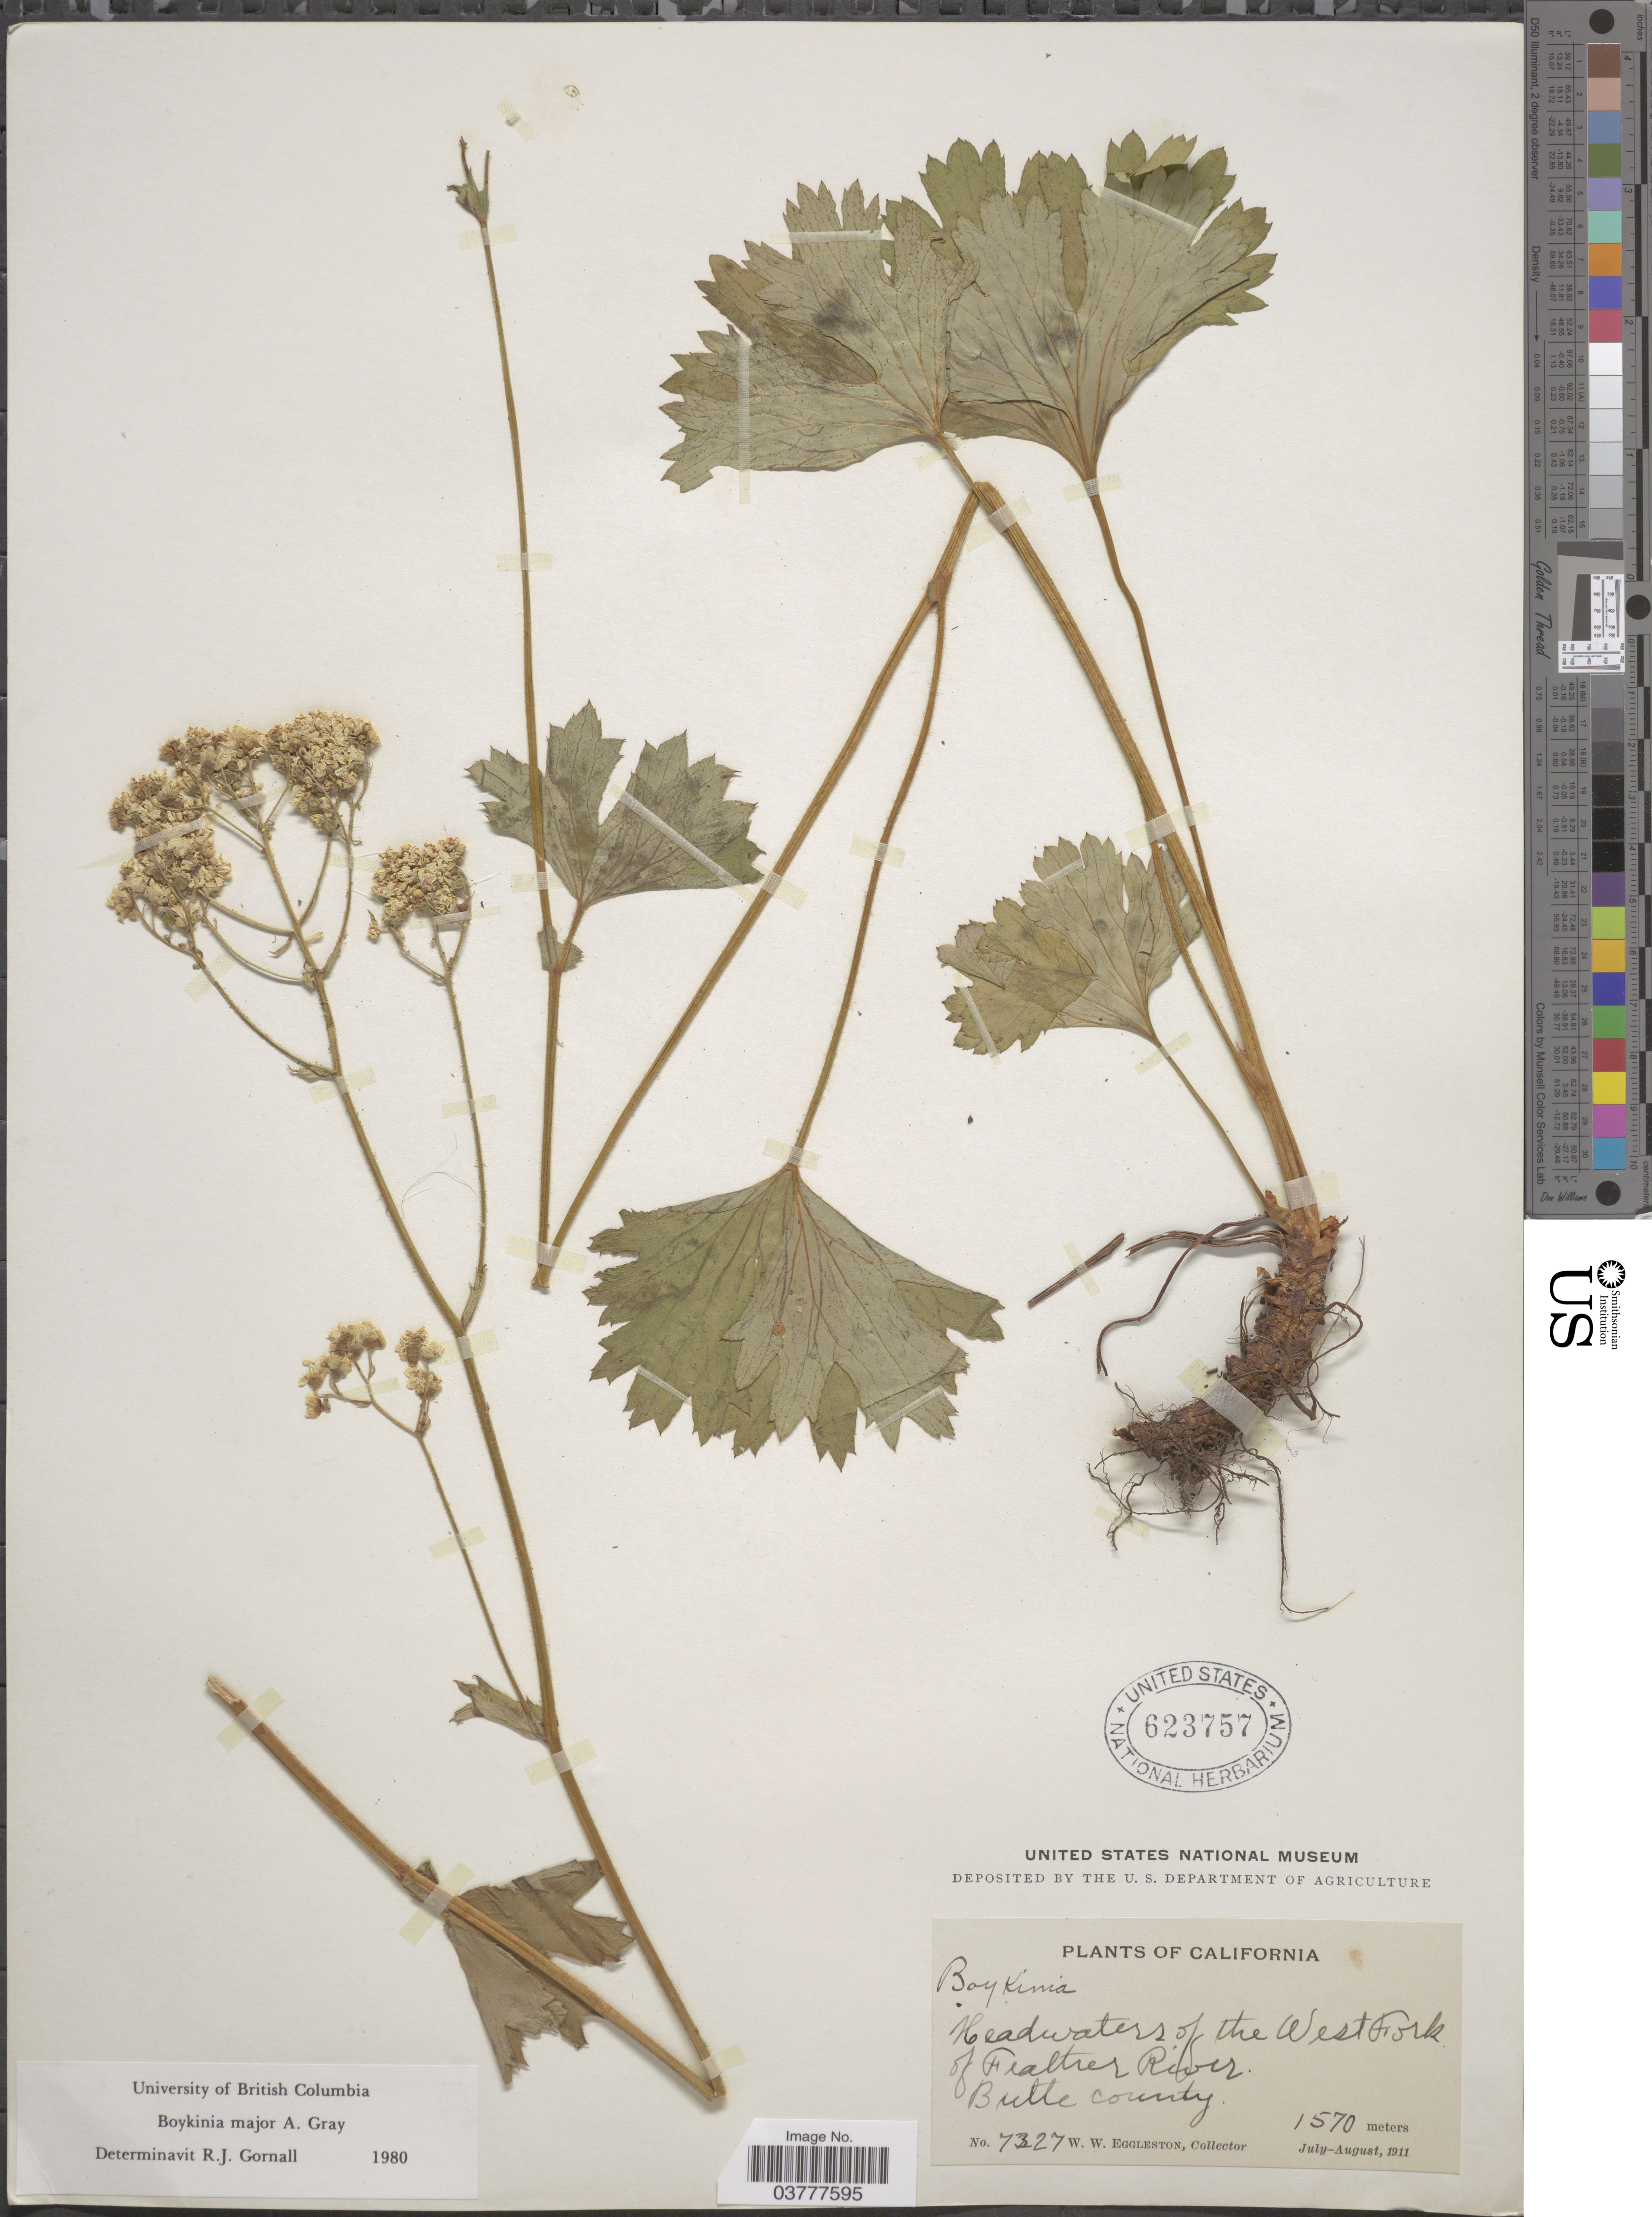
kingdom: Plantae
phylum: Tracheophyta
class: Magnoliopsida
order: Saxifragales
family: Saxifragaceae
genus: Boykinia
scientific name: Boykinia major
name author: A. Gray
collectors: W. W. Eggleston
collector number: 7327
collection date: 1911-07/1911-08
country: United States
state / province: California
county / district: Butte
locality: Headwaters of the West Fork of Feather* River. Butte County.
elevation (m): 1570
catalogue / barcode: US 623757